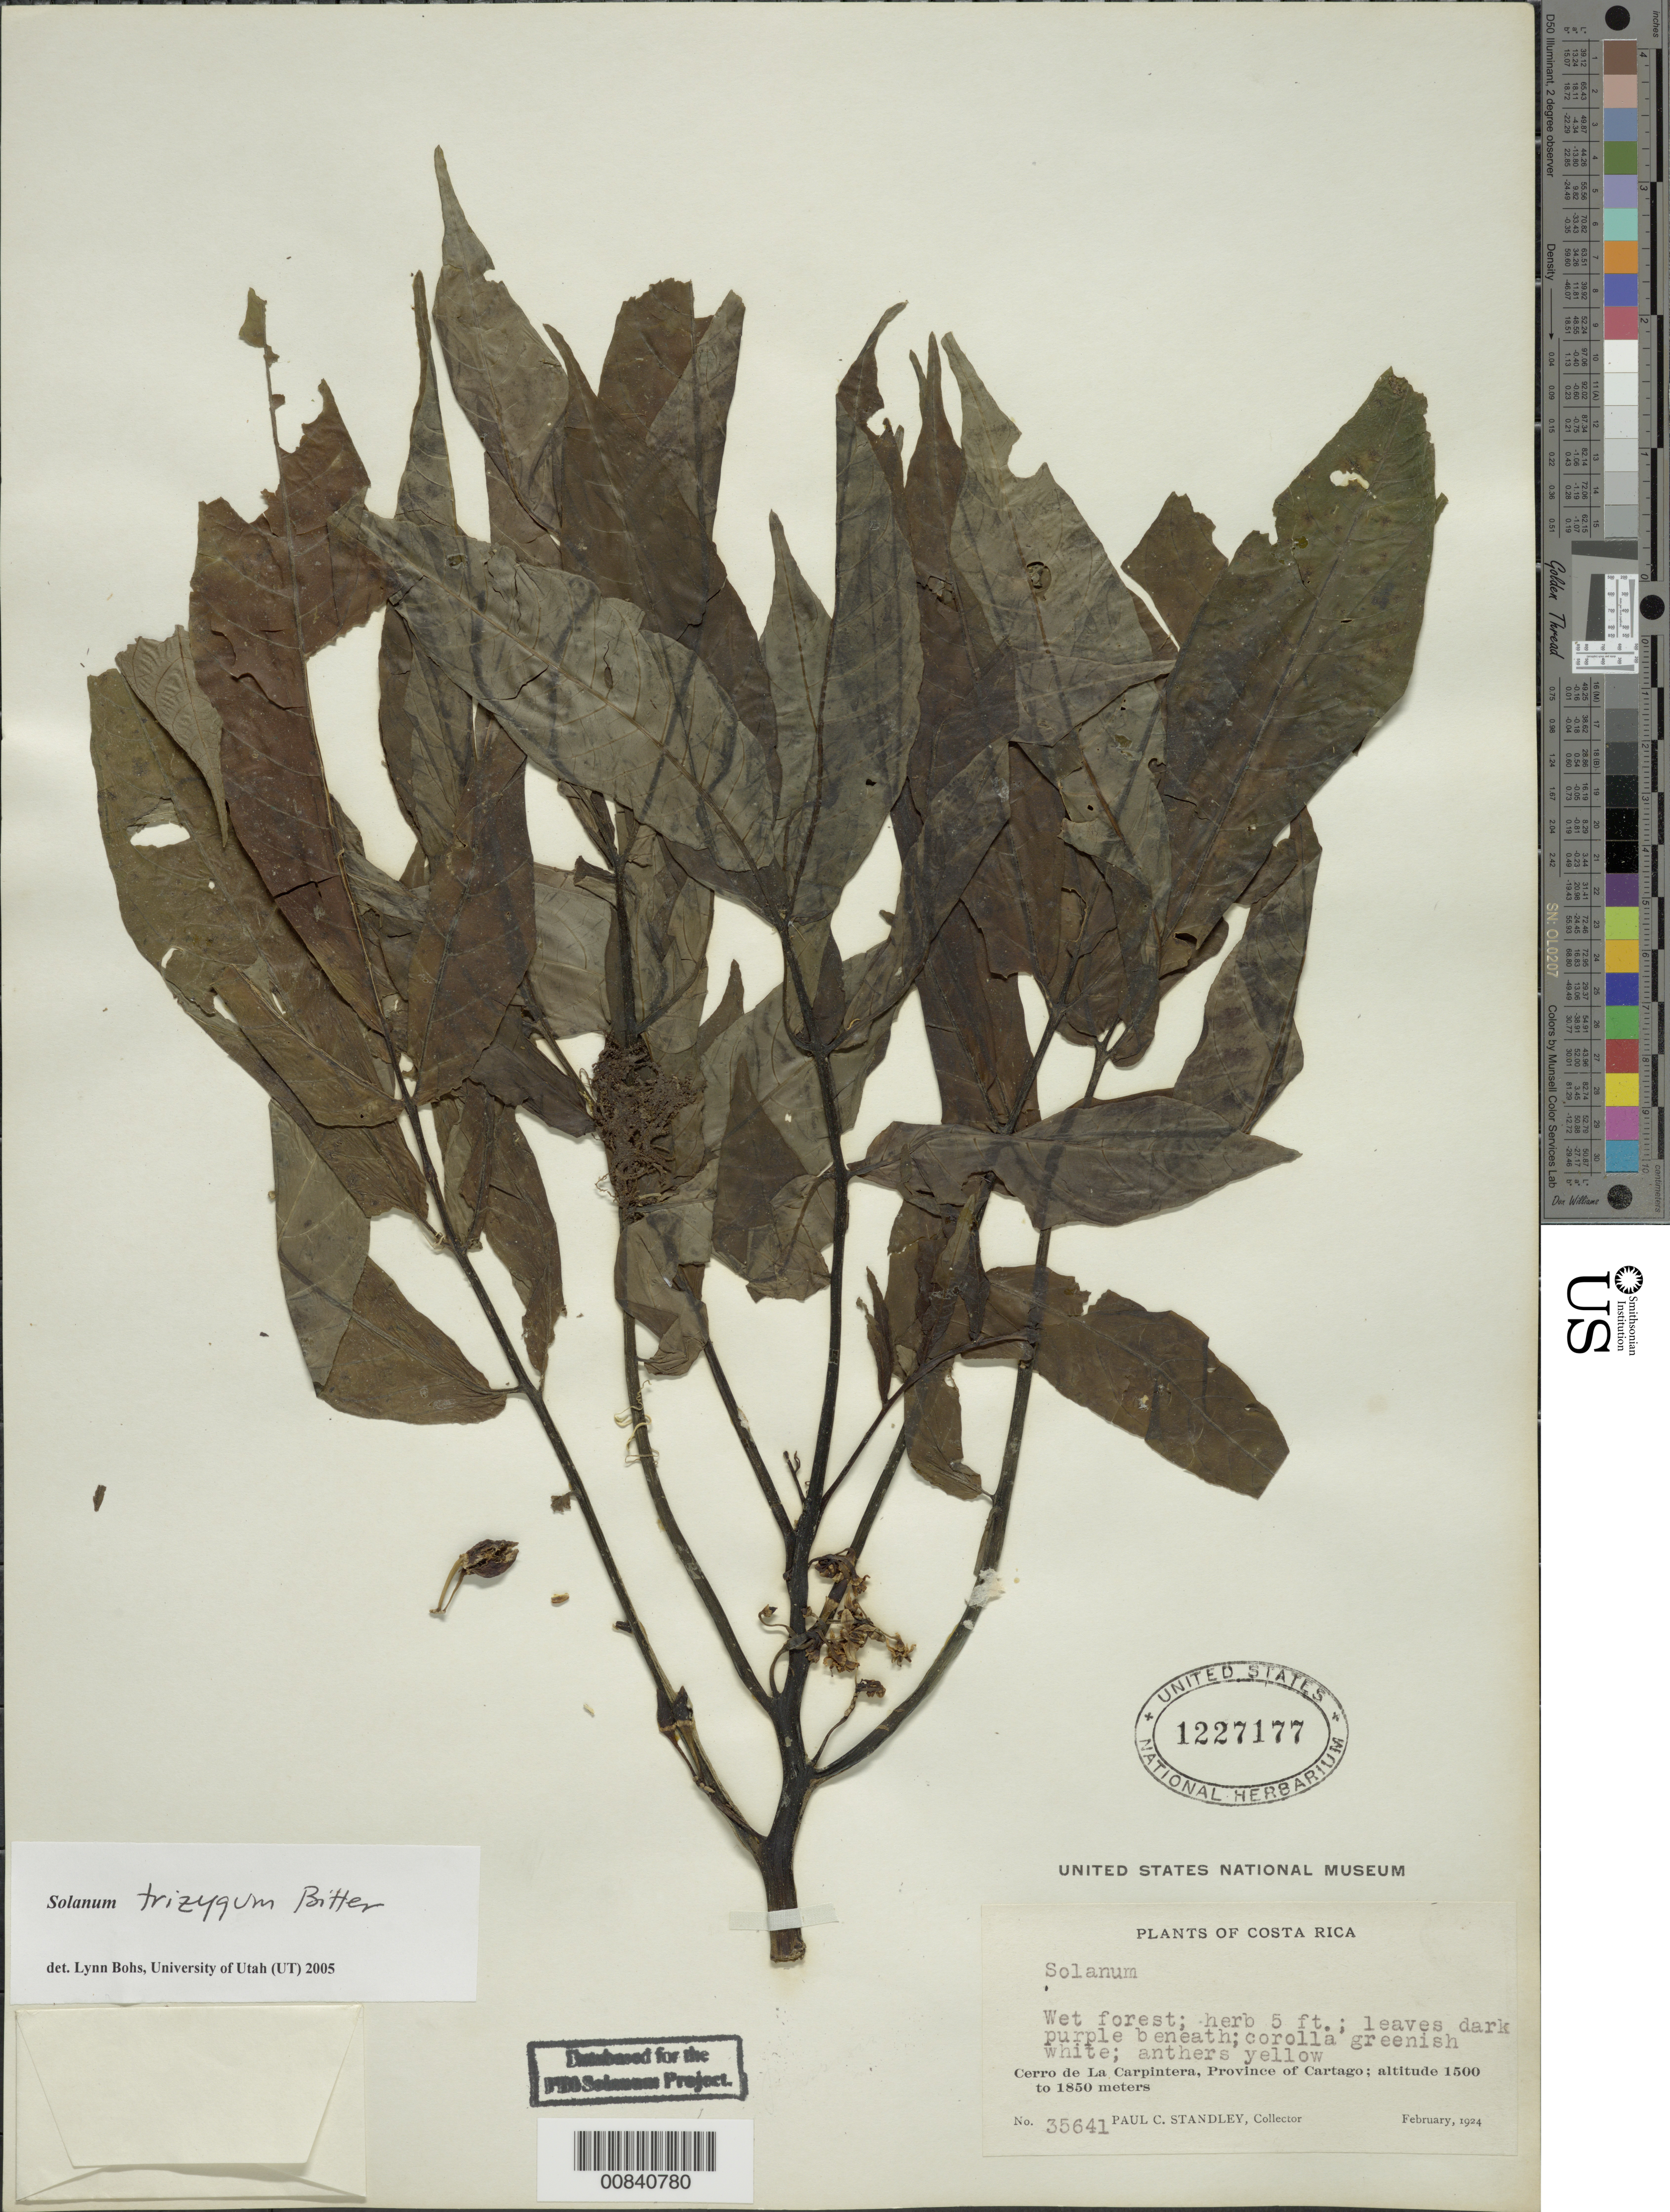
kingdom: Plantae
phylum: Tracheophyta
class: Magnoliopsida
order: Solanales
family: Solanaceae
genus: Solanum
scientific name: Solanum trizygum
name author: Bitter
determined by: Bohs, L. A.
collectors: P. C. Standley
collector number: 35641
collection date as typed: Feb 1924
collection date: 1924-02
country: Costa Rica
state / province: Cartago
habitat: Wet forest.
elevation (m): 1500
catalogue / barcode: US 1227177